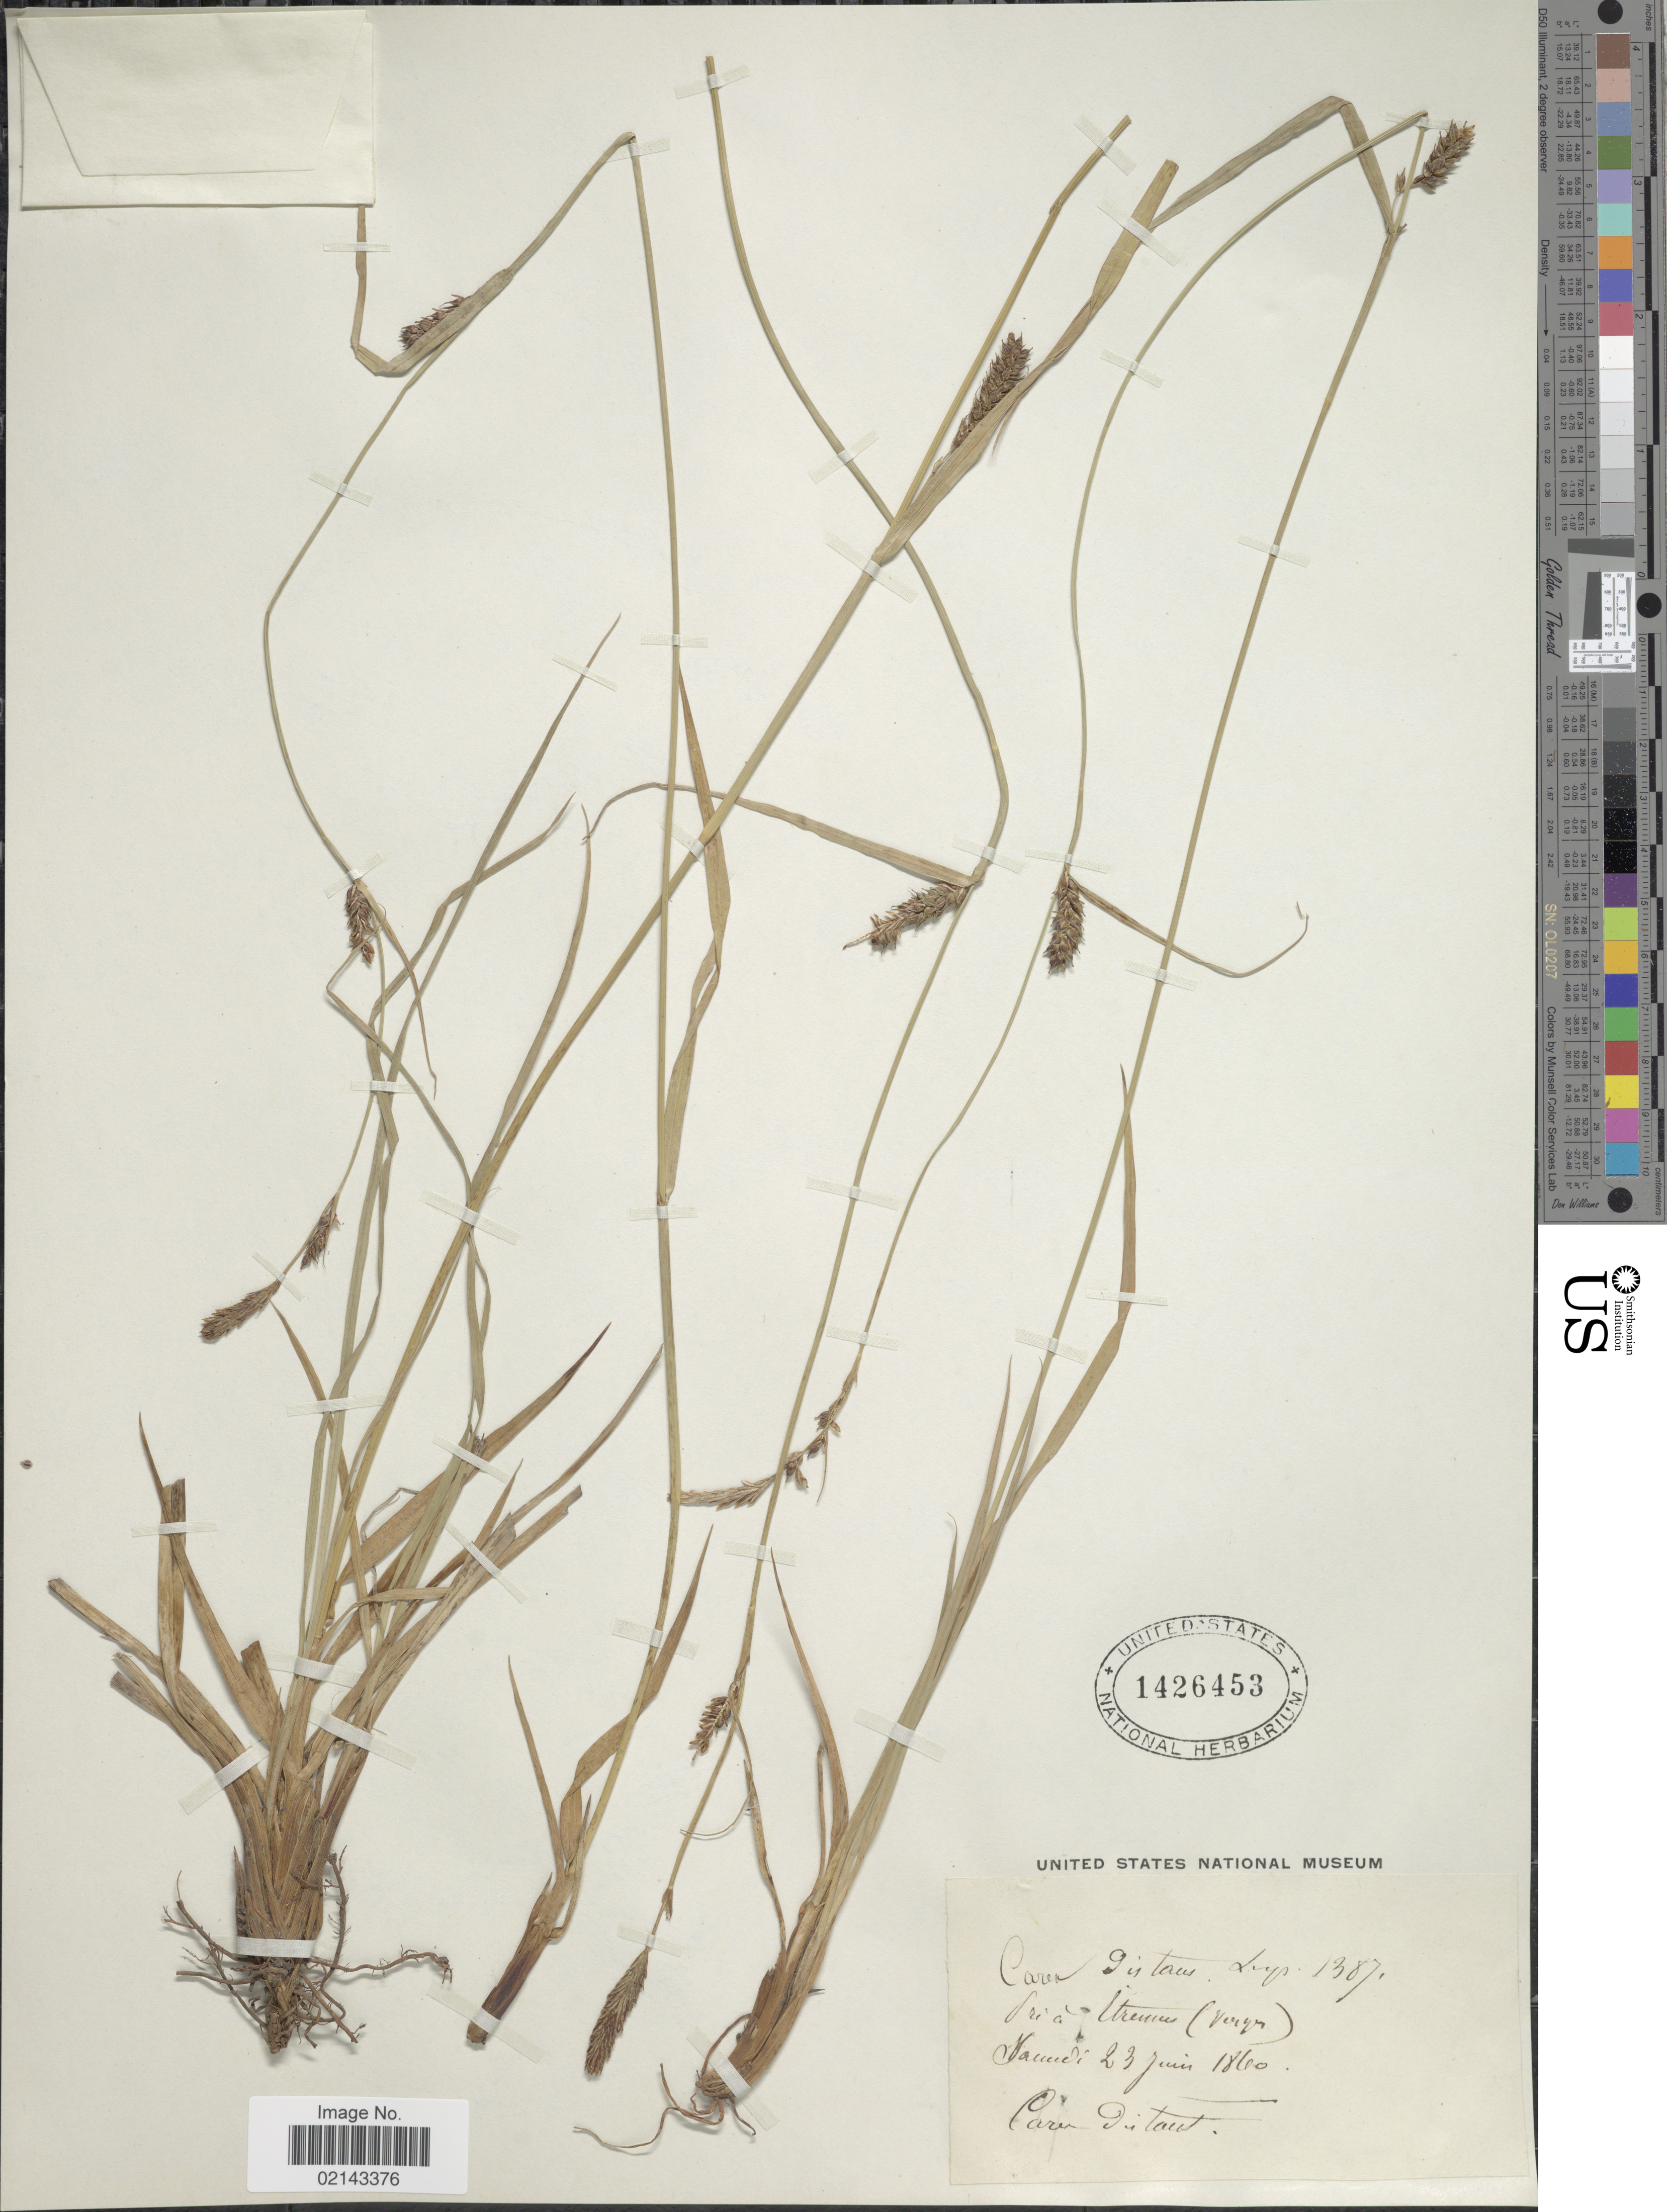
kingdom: Plantae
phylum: Tracheophyta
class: Liliopsida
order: Poales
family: Cyperaceae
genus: Carex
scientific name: Carex distans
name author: L.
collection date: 1860-06-23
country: France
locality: Pria Étrennes (Étrennes) Naumedi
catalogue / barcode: US 1426453